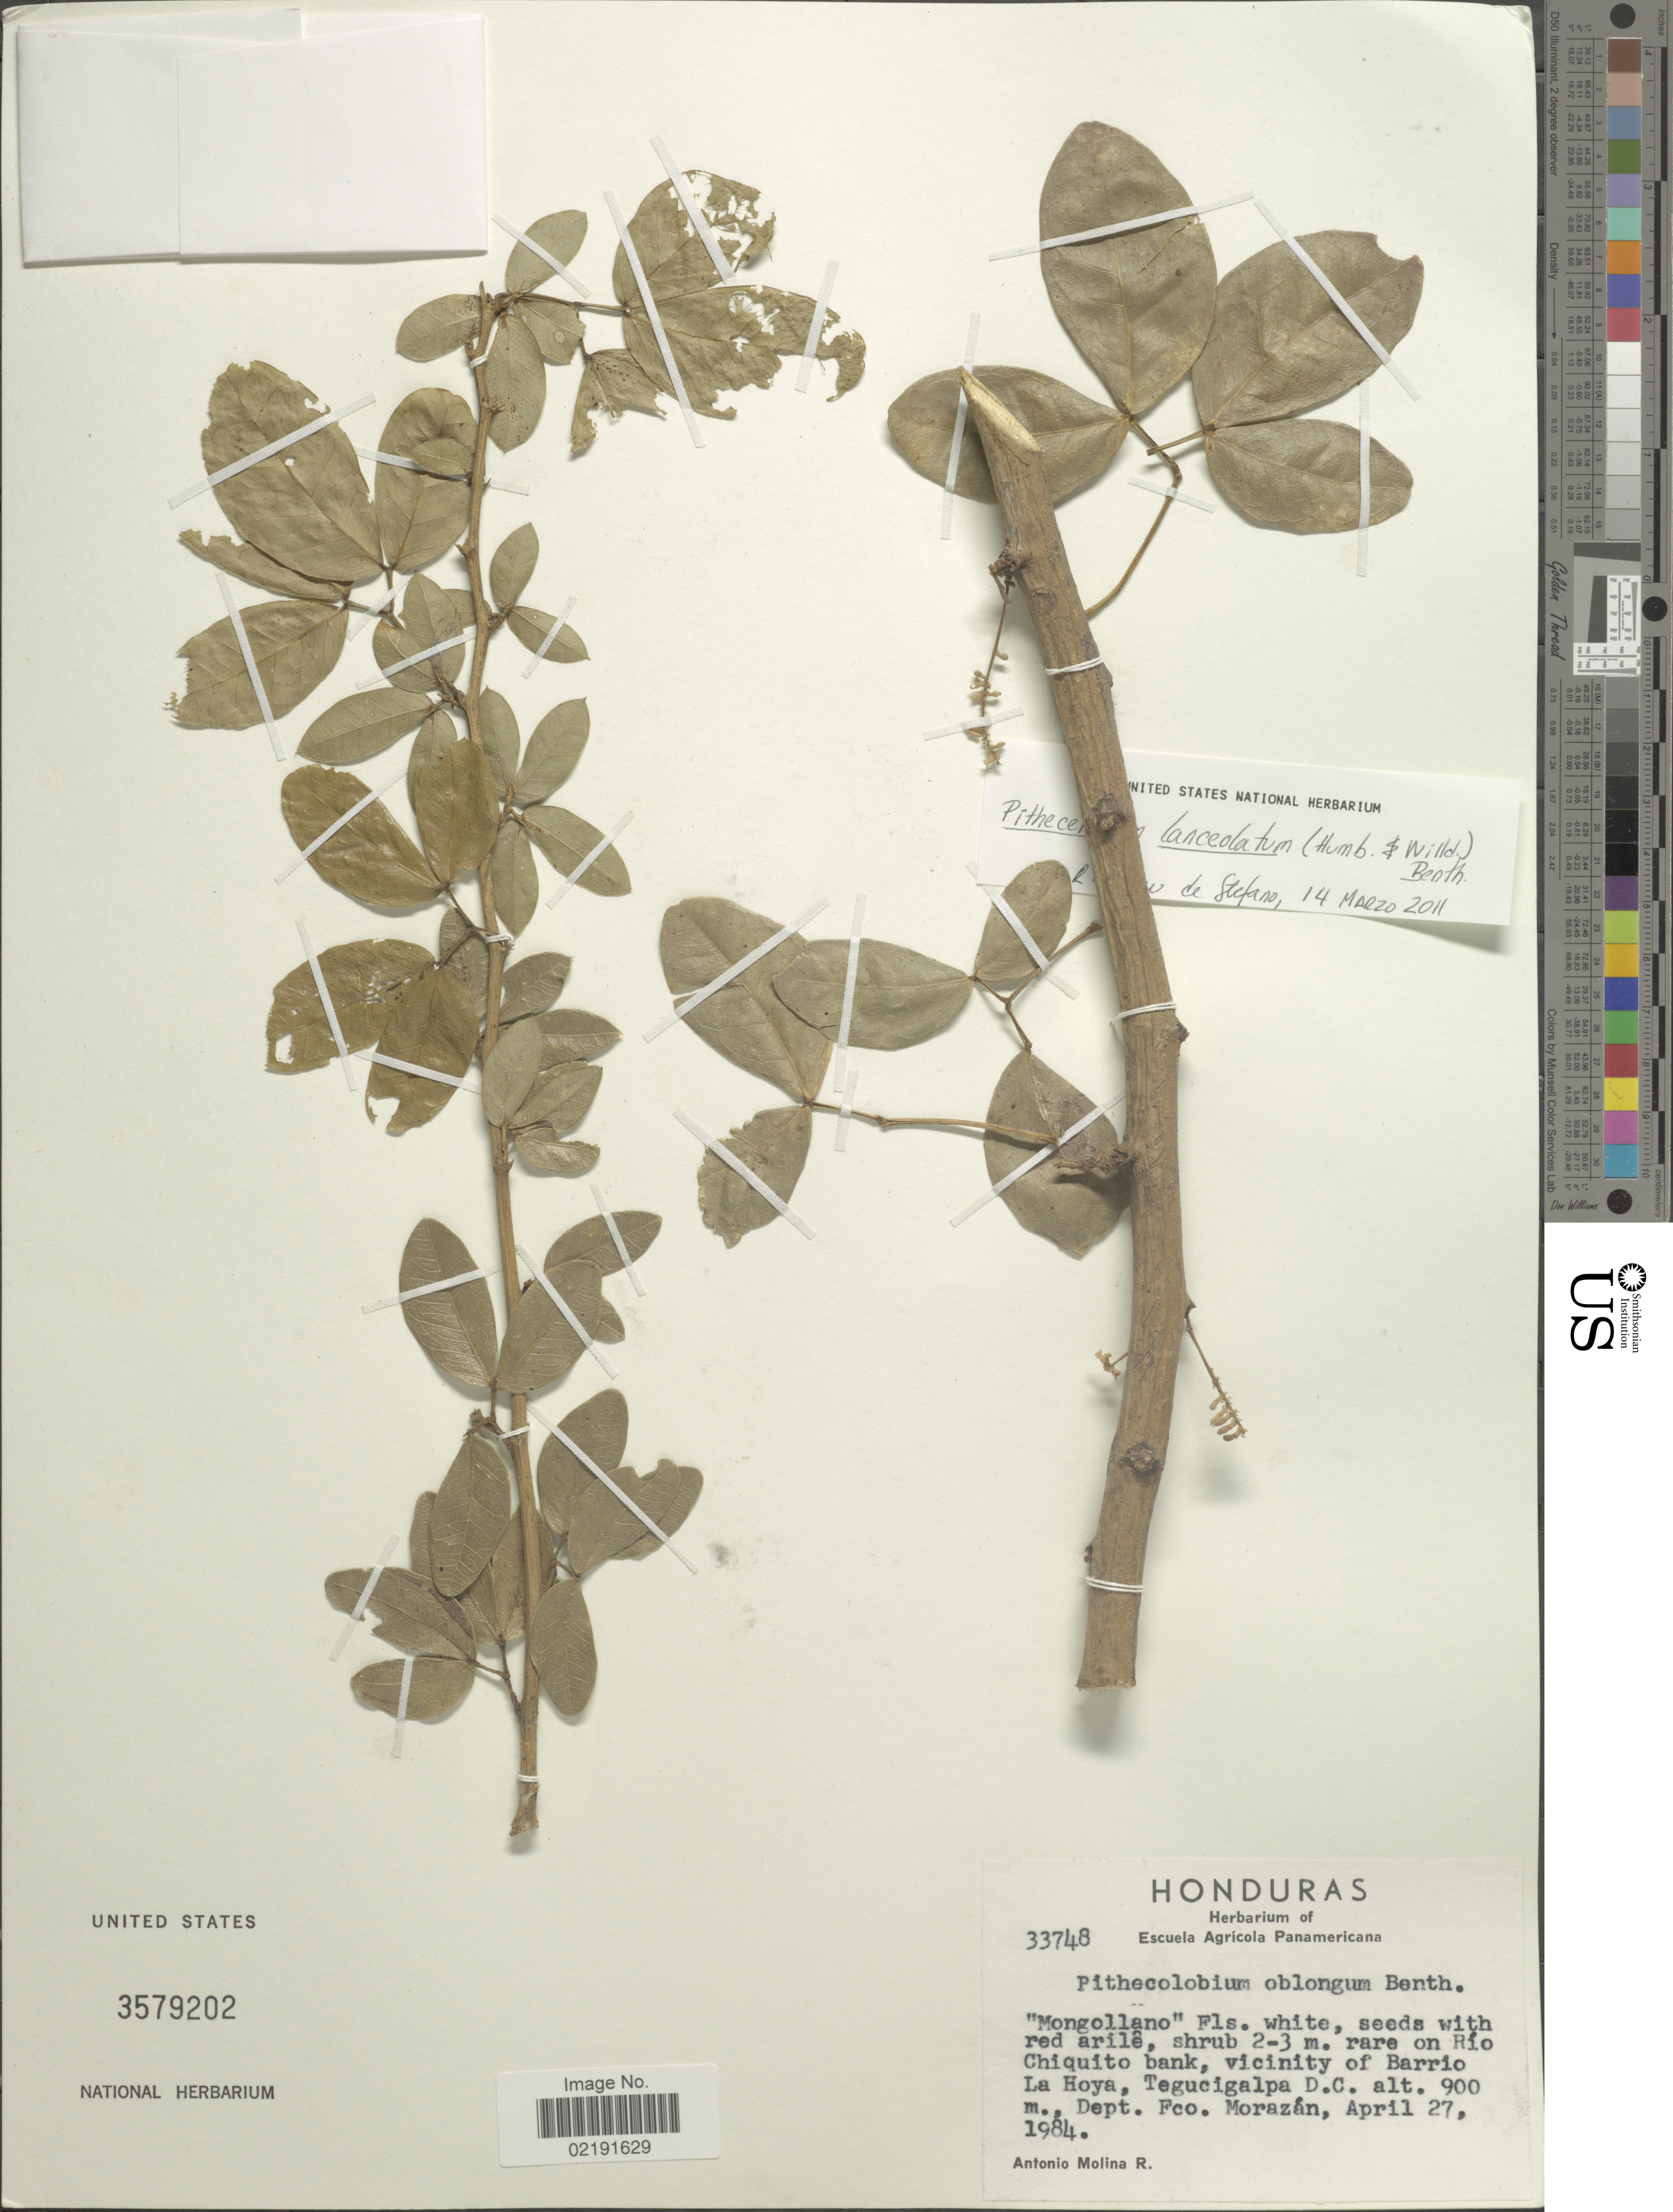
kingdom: Plantae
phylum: Tracheophyta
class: Magnoliopsida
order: Fabales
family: Fabaceae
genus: Pithecellobium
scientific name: Pithecellobium lanceolatum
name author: (Humb. & Bonpl. ex Willd.) Benth.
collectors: A. Molina R.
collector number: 33748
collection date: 1984-04-27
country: Honduras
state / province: Fco. Morazán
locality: Rare on Río Chiquito bank, vicinity of Barrio La Hoya, Tegucigalpa D.C. Dept. Fco. Morazán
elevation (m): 900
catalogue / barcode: US 3579202